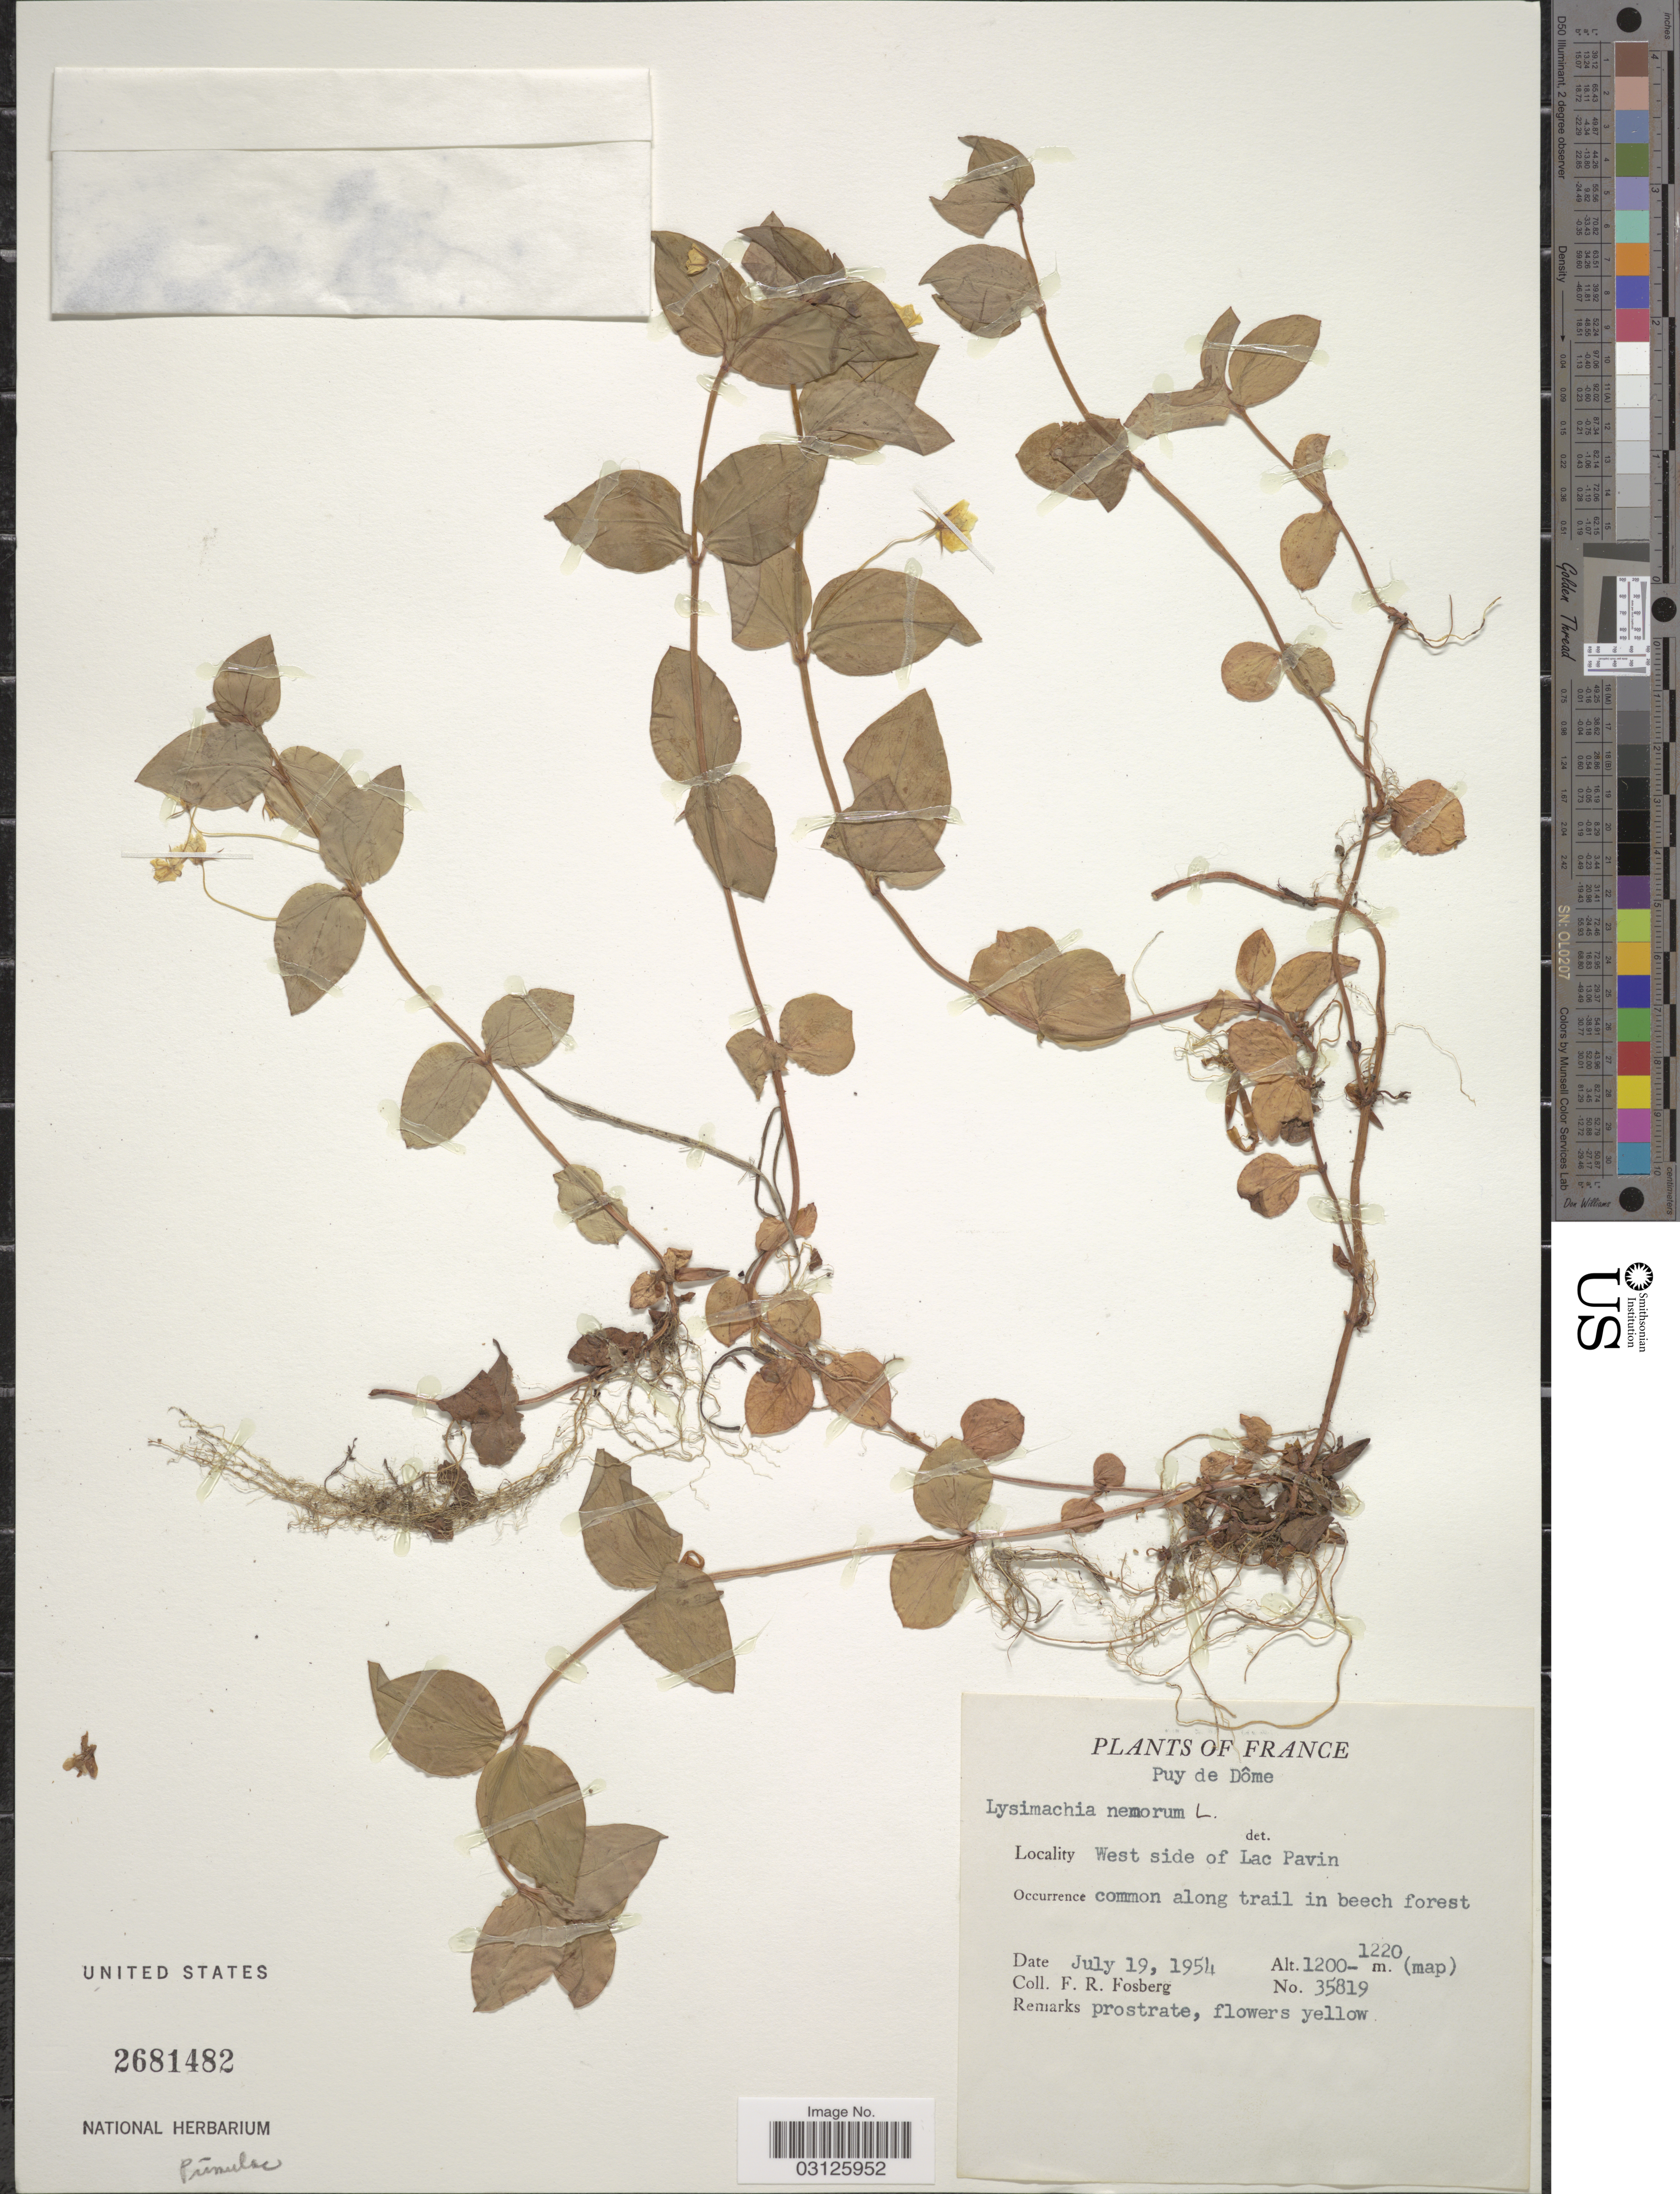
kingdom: Plantae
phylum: Tracheophyta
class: Magnoliopsida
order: Ericales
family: Primulaceae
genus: Lysimachia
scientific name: Lysimachia nemorum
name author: L.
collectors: F. R. Fosberg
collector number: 35819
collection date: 1954-07-19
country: France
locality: Puy de Dôme. West side of Lac Pavin.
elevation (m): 1200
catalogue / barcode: US 2681482